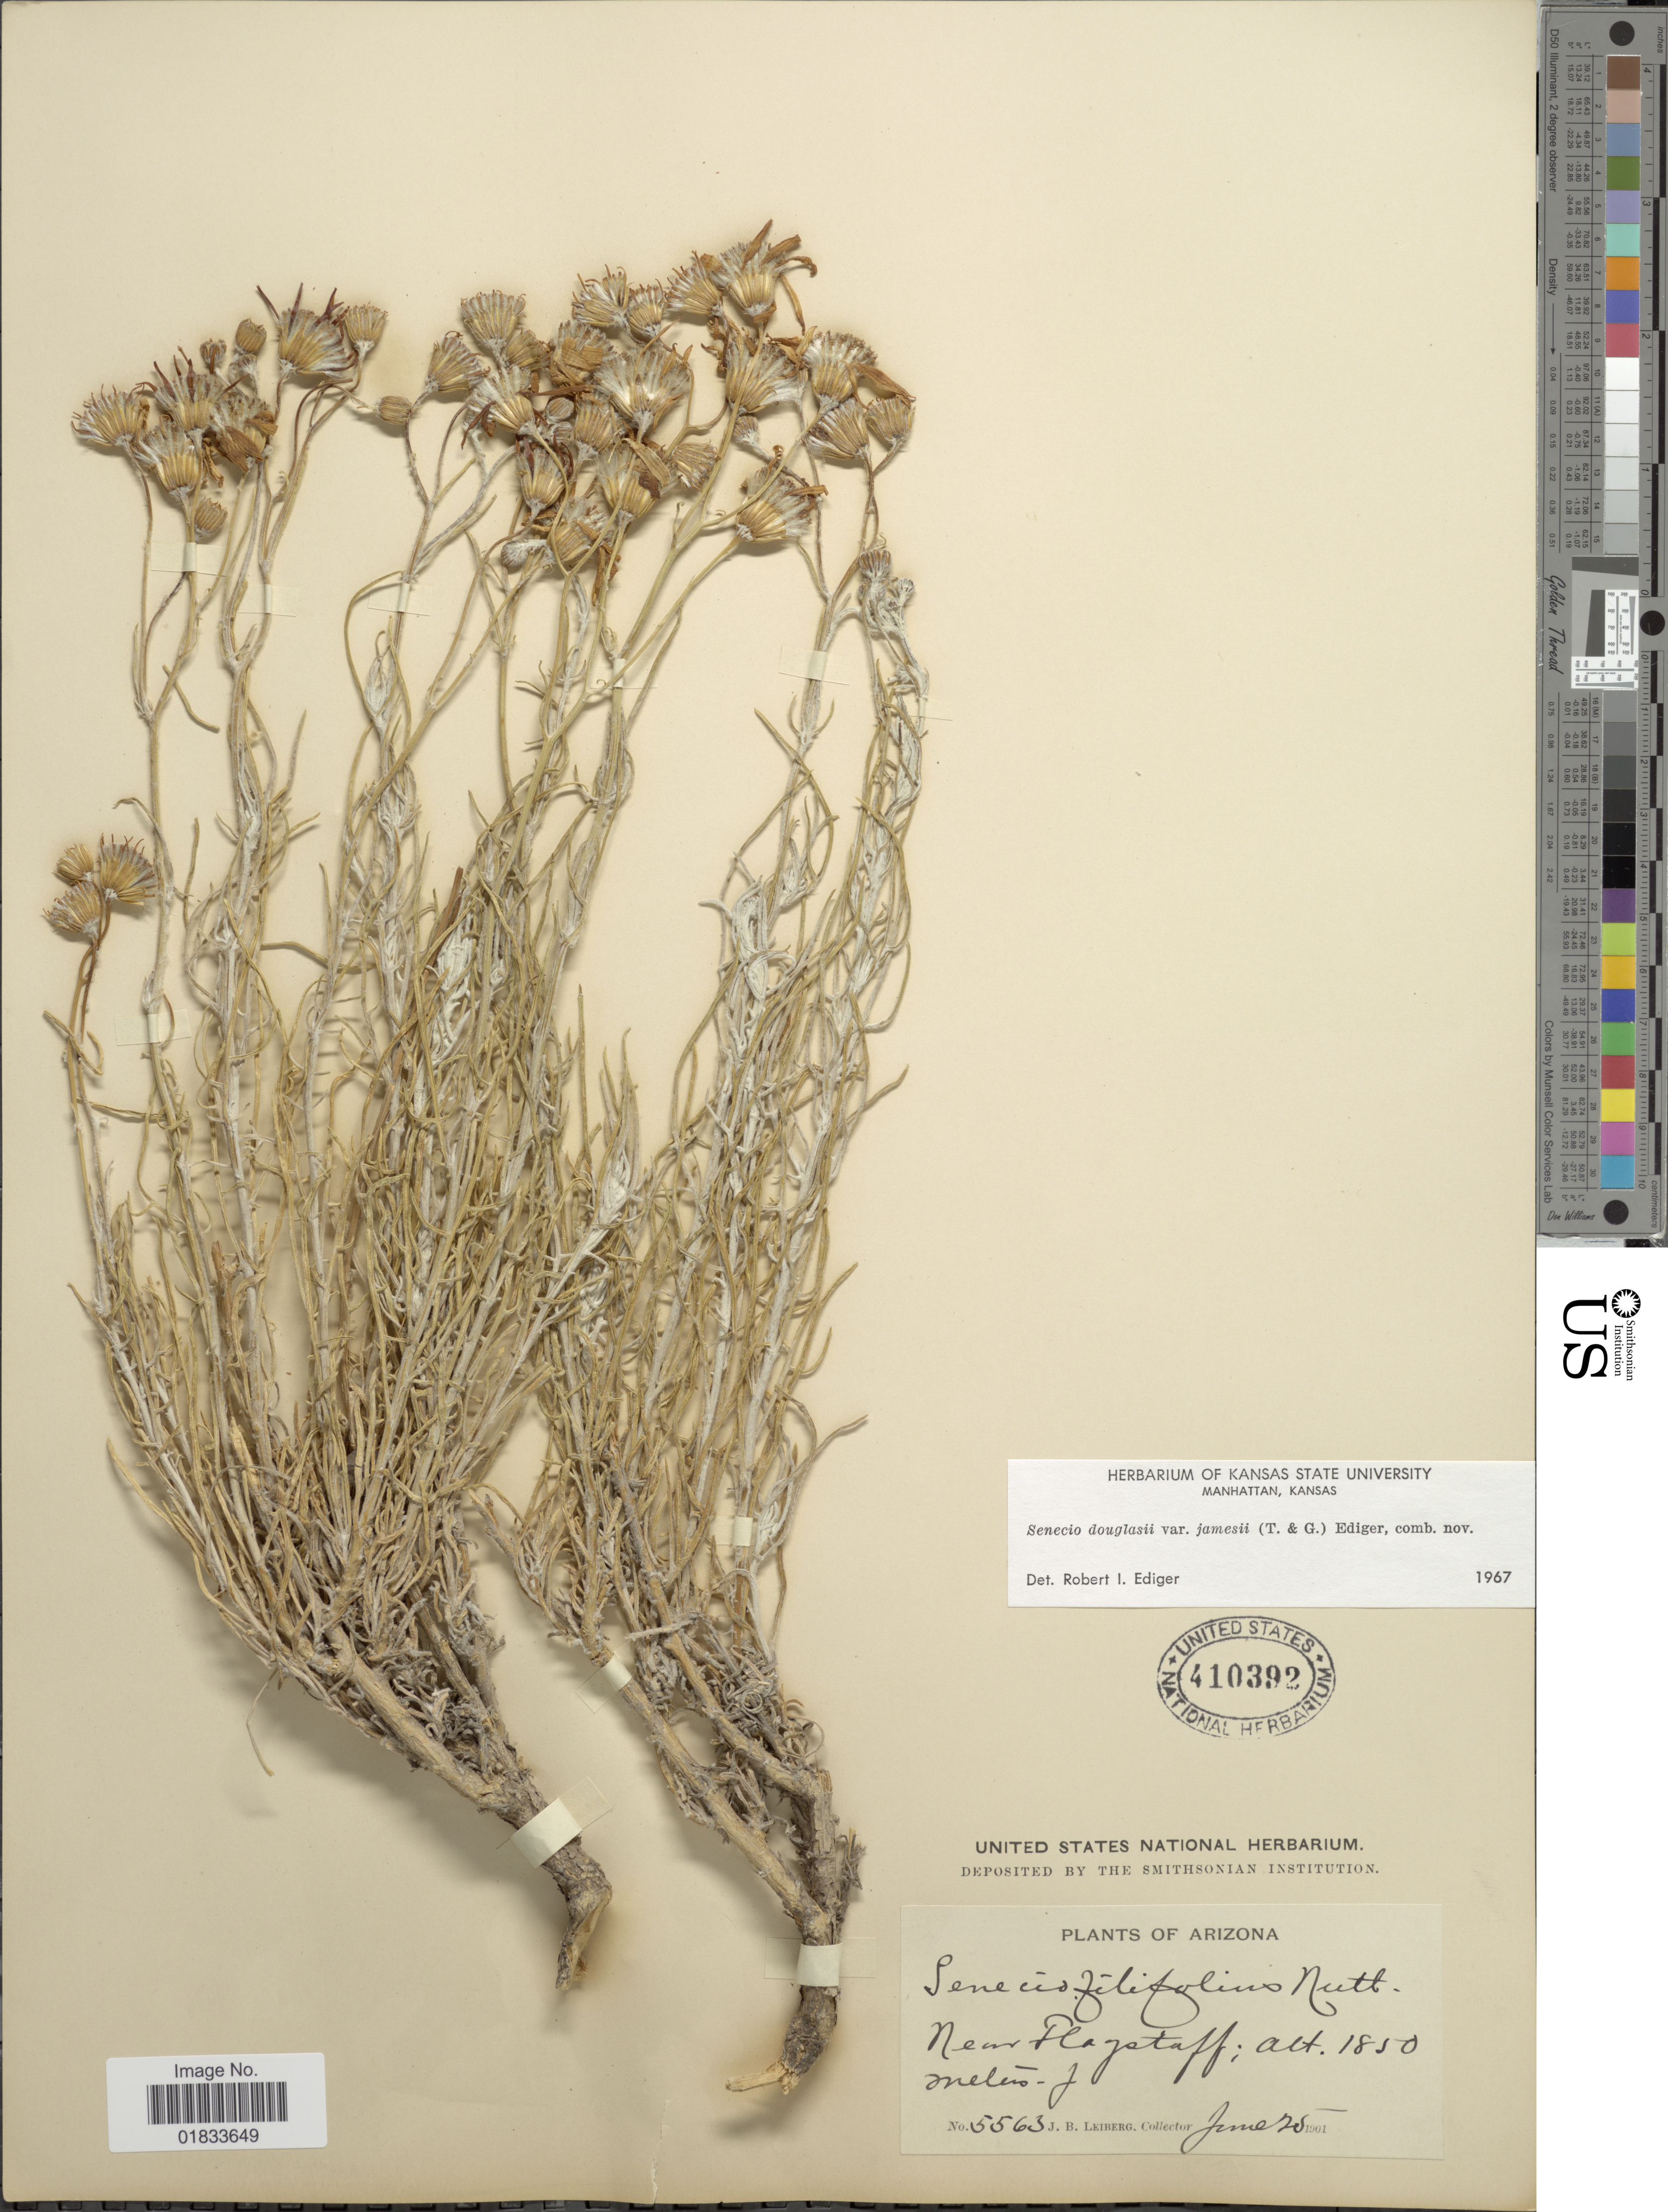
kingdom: Plantae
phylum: Tracheophyta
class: Magnoliopsida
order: Asterales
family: Asteraceae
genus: Senecio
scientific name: Senecio flaccidus var. flaccidus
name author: Less.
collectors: J. B. Leiberg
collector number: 5563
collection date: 1901-06-25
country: United States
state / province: Arizona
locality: Near Flagstaff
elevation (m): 1850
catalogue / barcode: US 410392